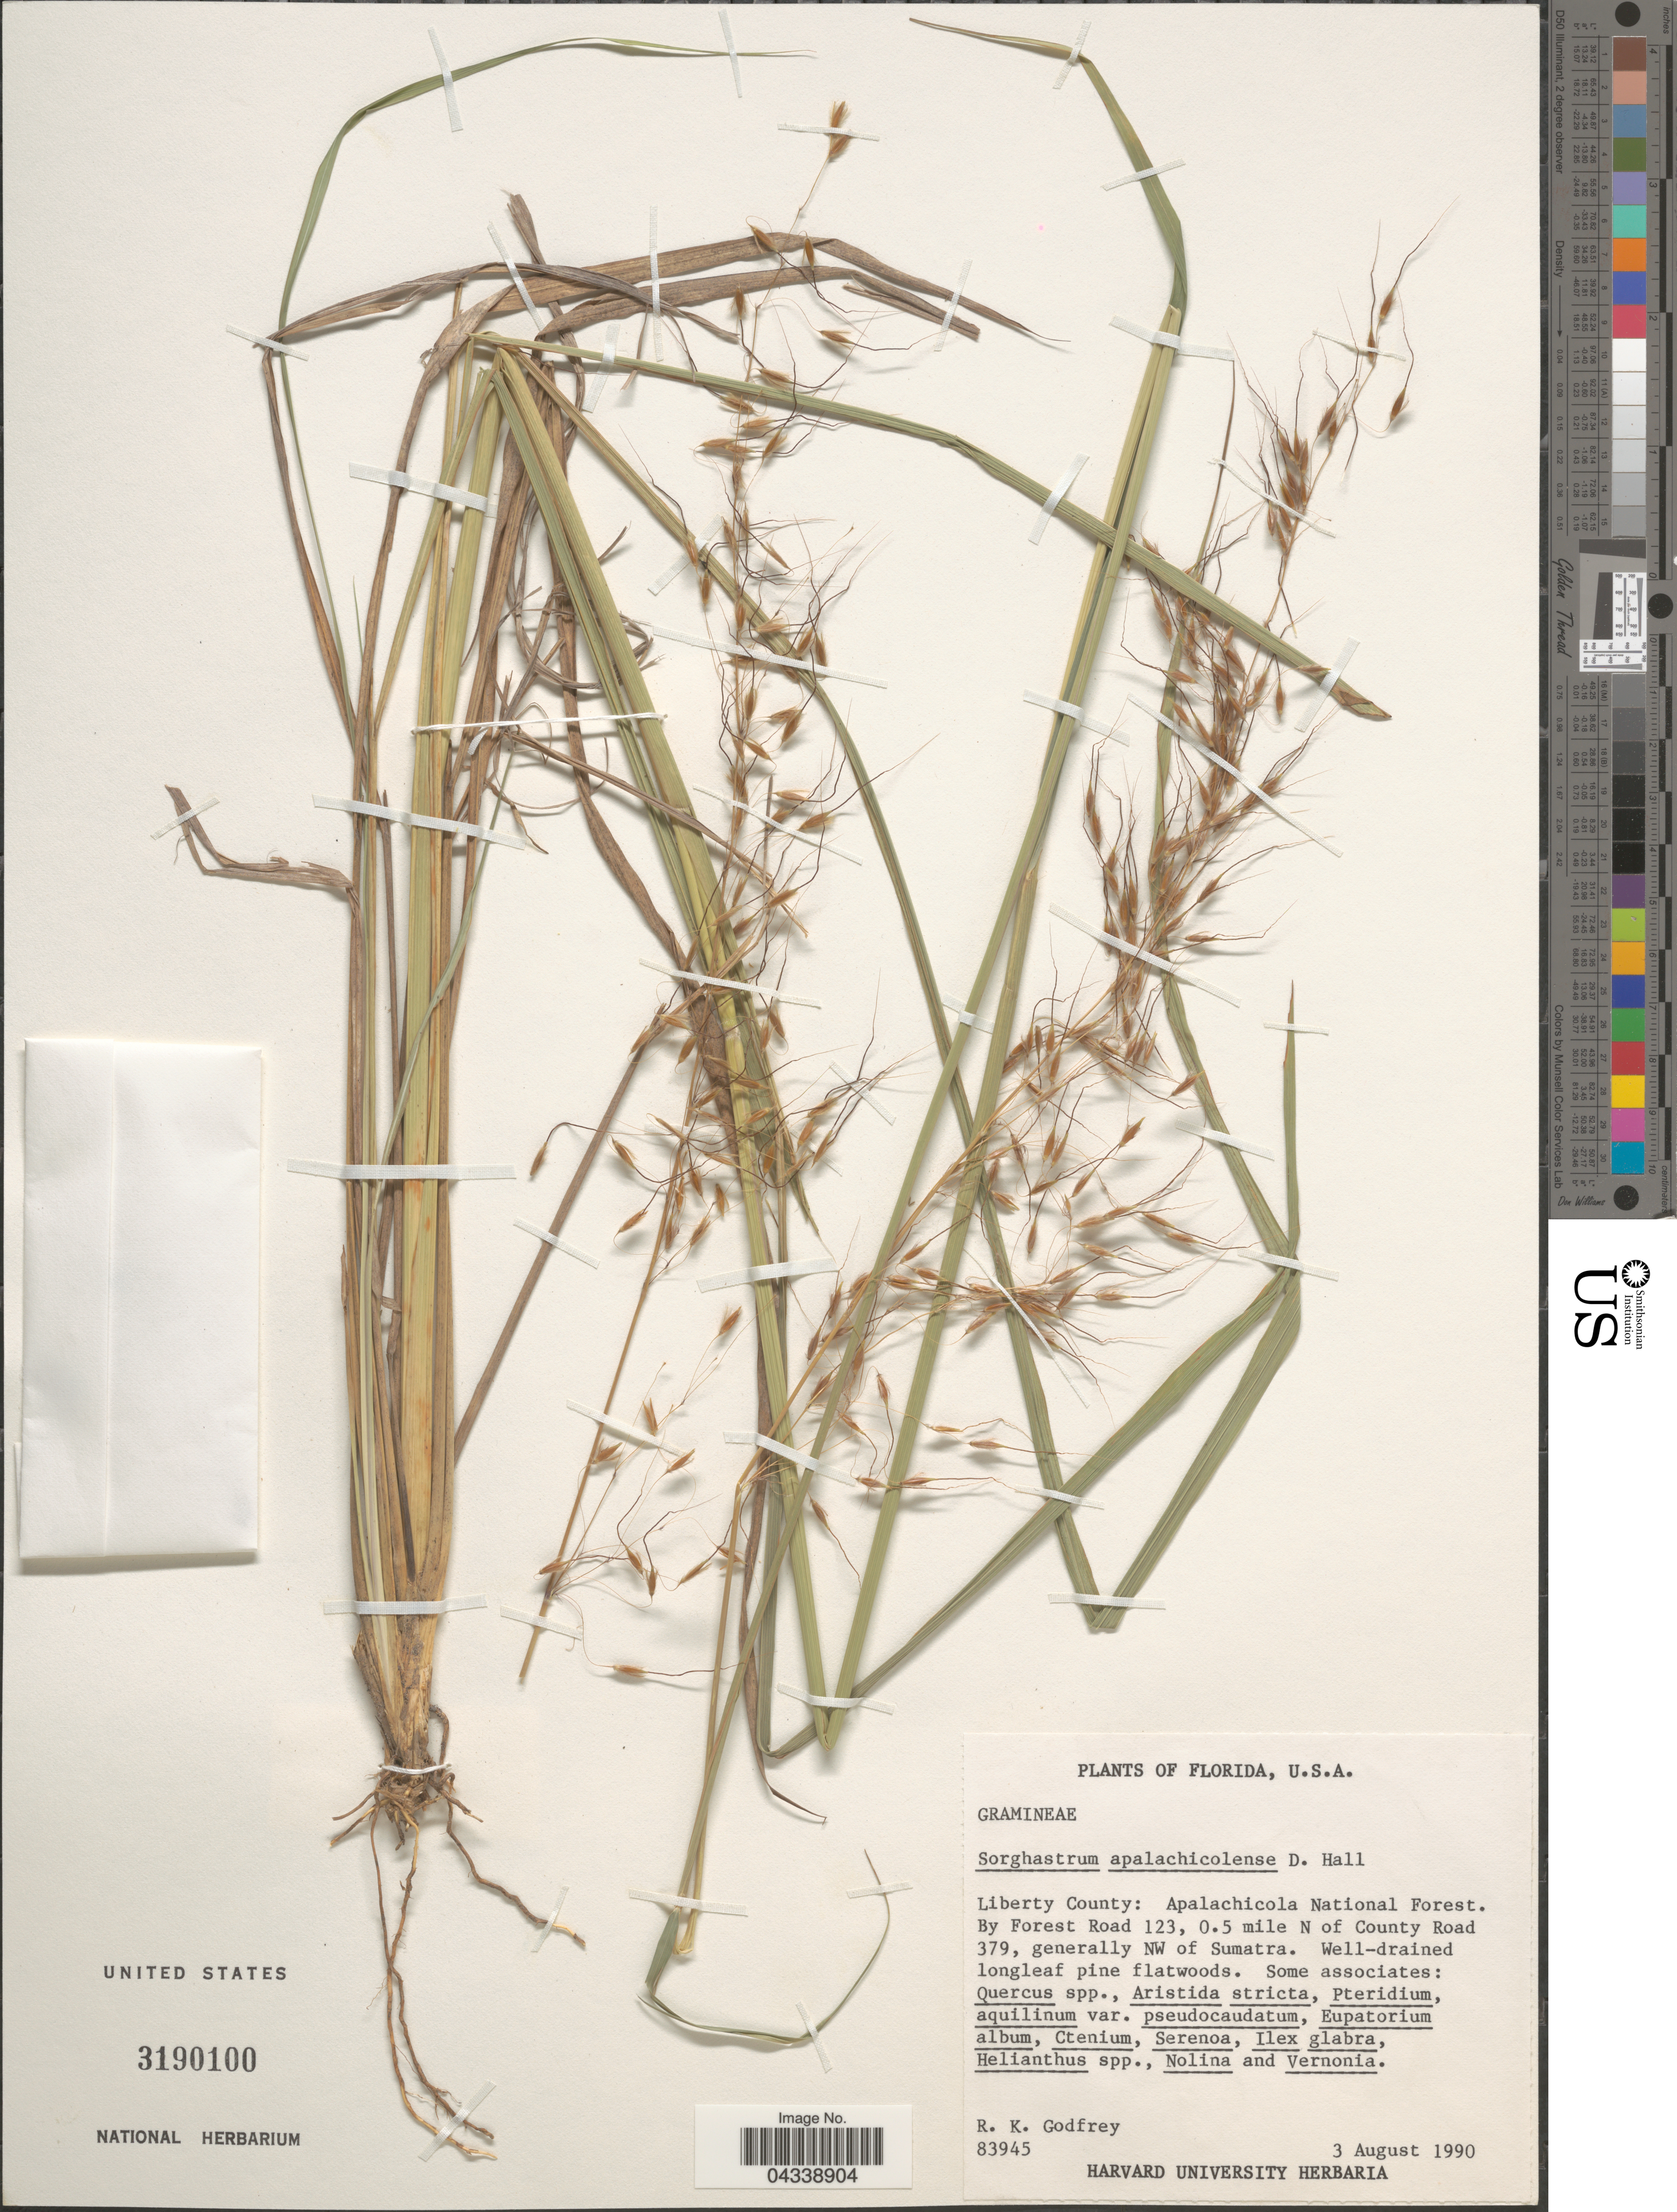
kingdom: Plantae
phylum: Tracheophyta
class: Liliopsida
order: Poales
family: Poaceae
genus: Sorghastrum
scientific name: Sorghastrum elliottii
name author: (C. Mohr) Nash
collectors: R. K. Godfrey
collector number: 83945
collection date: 1990-08-03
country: United States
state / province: Florida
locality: Liberty County: Apalachicola National Forest. By Forest Road 123, 0.5 mile N of County Road 379, generally NW of Sumatra.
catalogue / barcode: US 3190100